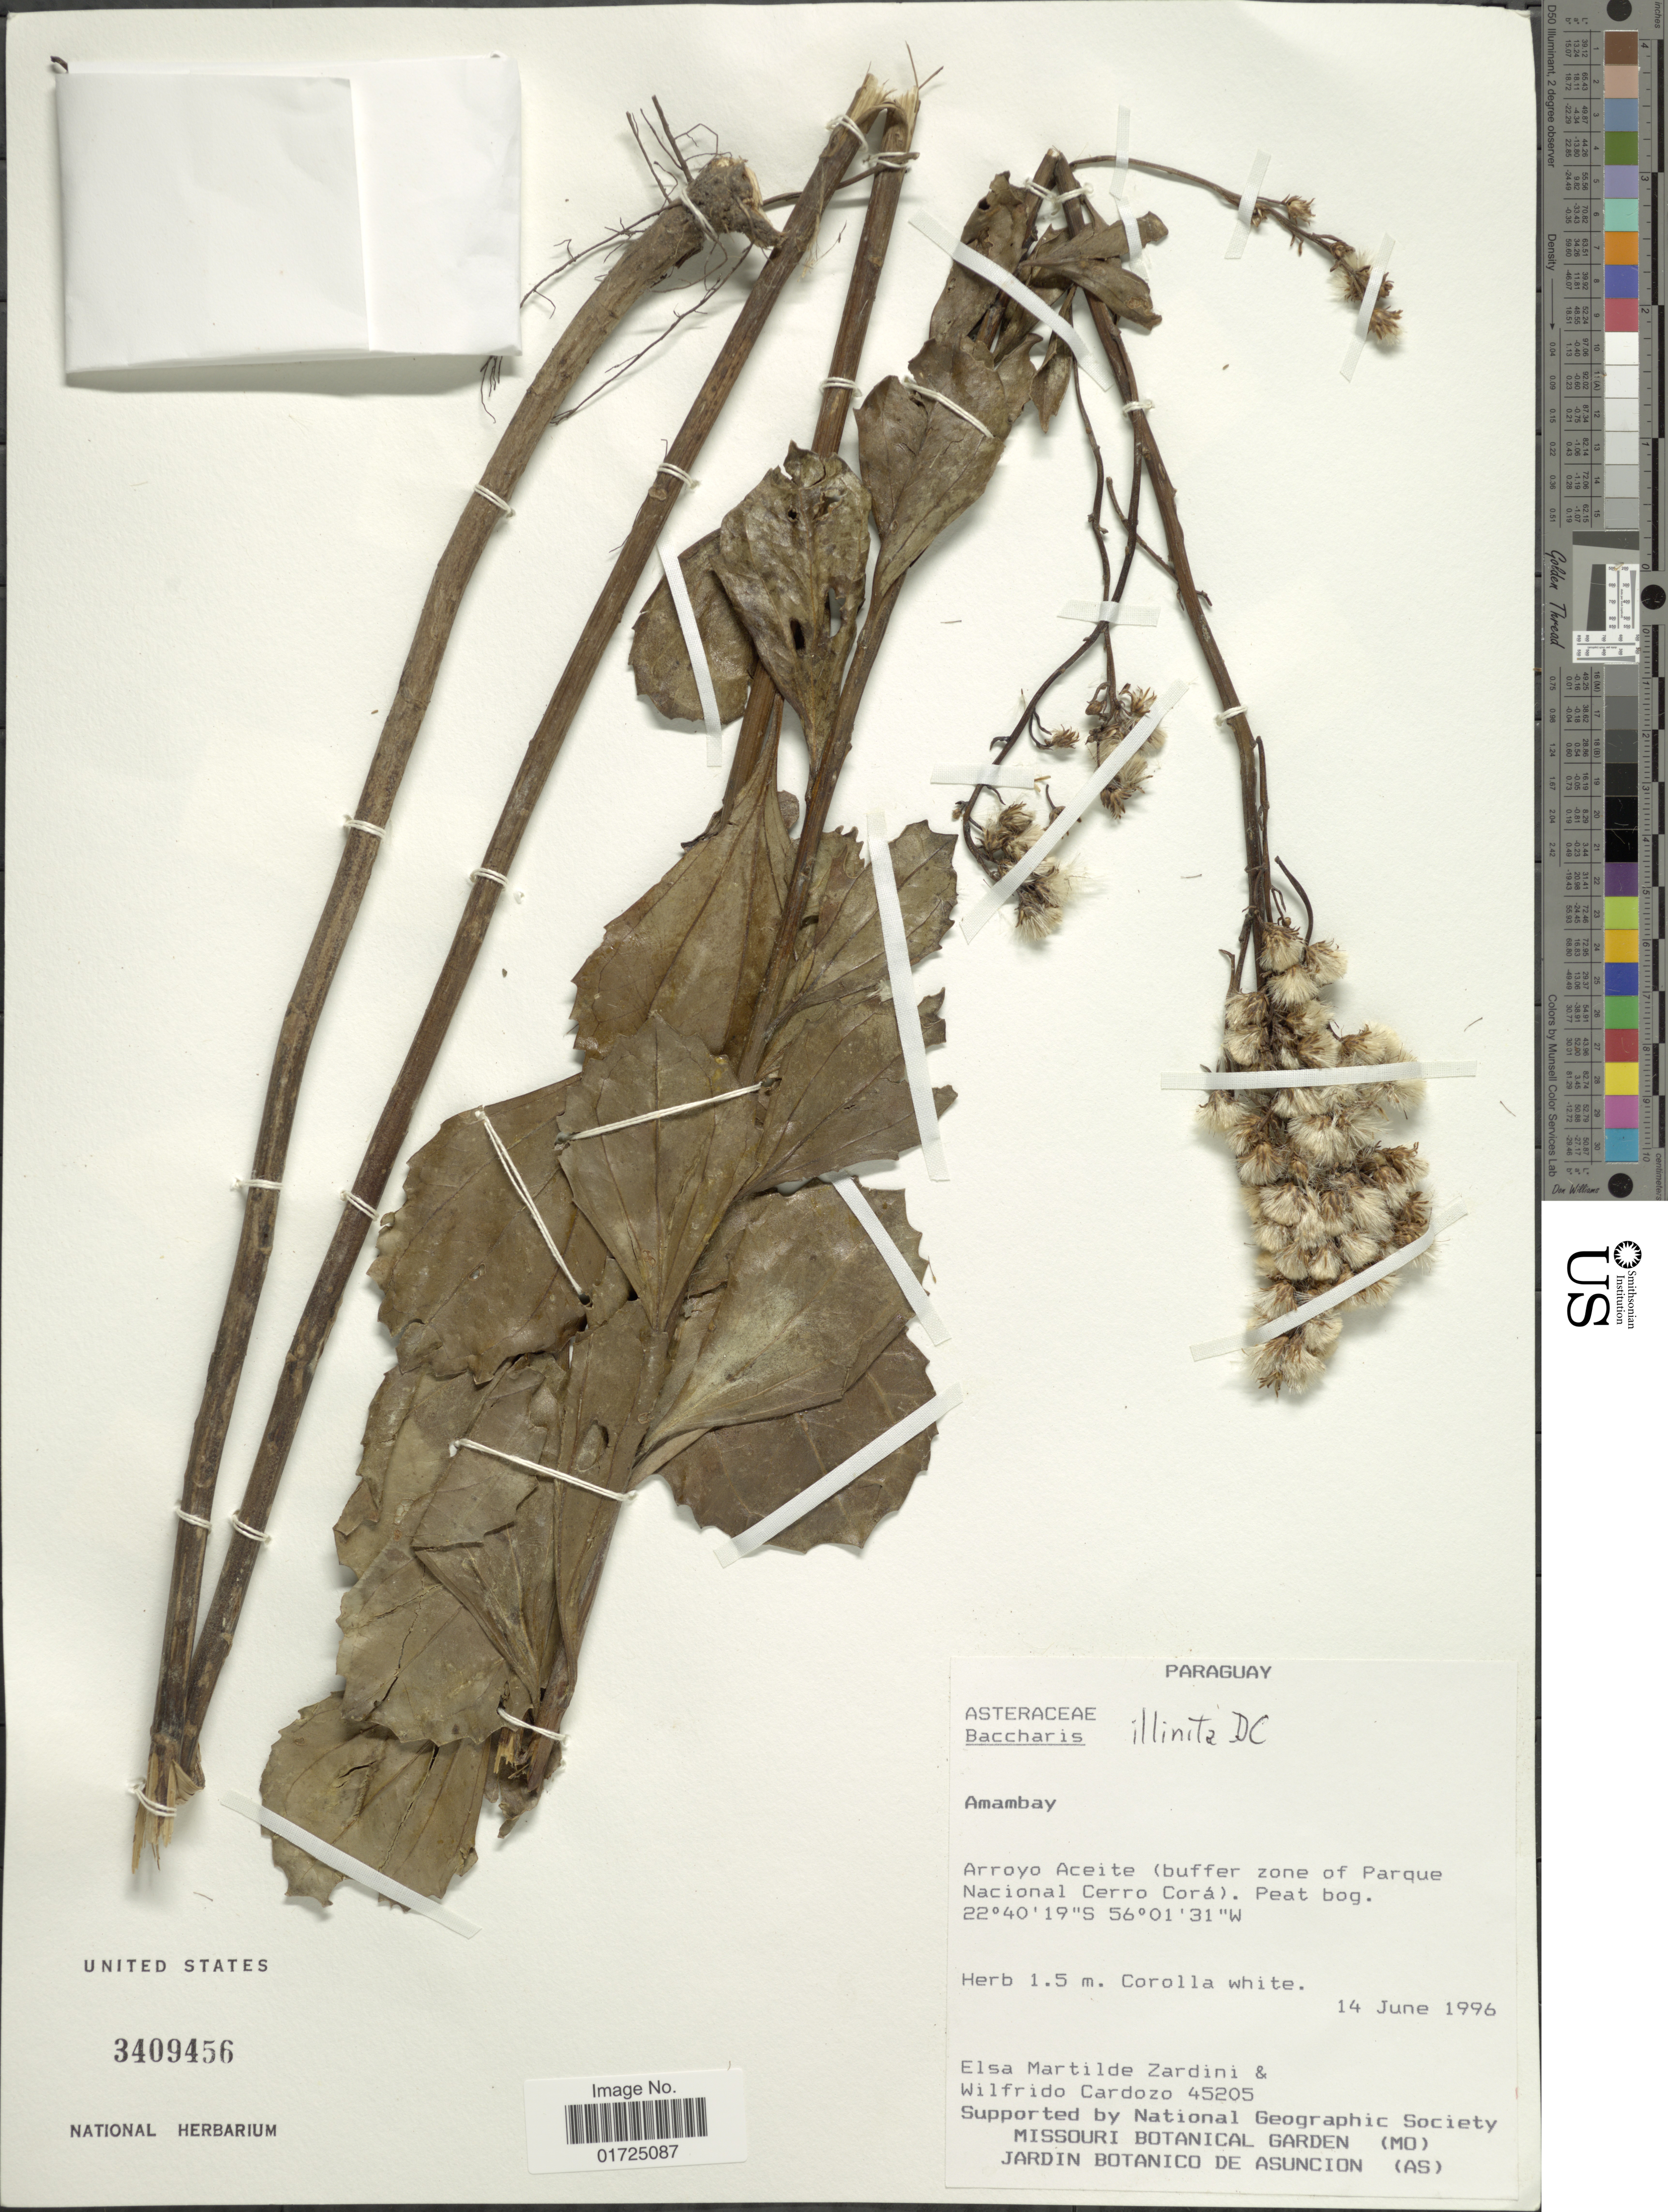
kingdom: Plantae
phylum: Tracheophyta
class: Magnoliopsida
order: Asterales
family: Asteraceae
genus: Baccharis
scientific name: Baccharis illinita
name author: DC.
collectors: E. M. Zardini & W. Cardozo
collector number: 45205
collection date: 1996-06-14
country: Paraguay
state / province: Amambay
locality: Amambay. Arroyo Aceite (buffer zone of Parque Nacional Cerro Corá). Peat bog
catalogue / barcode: US 3409456